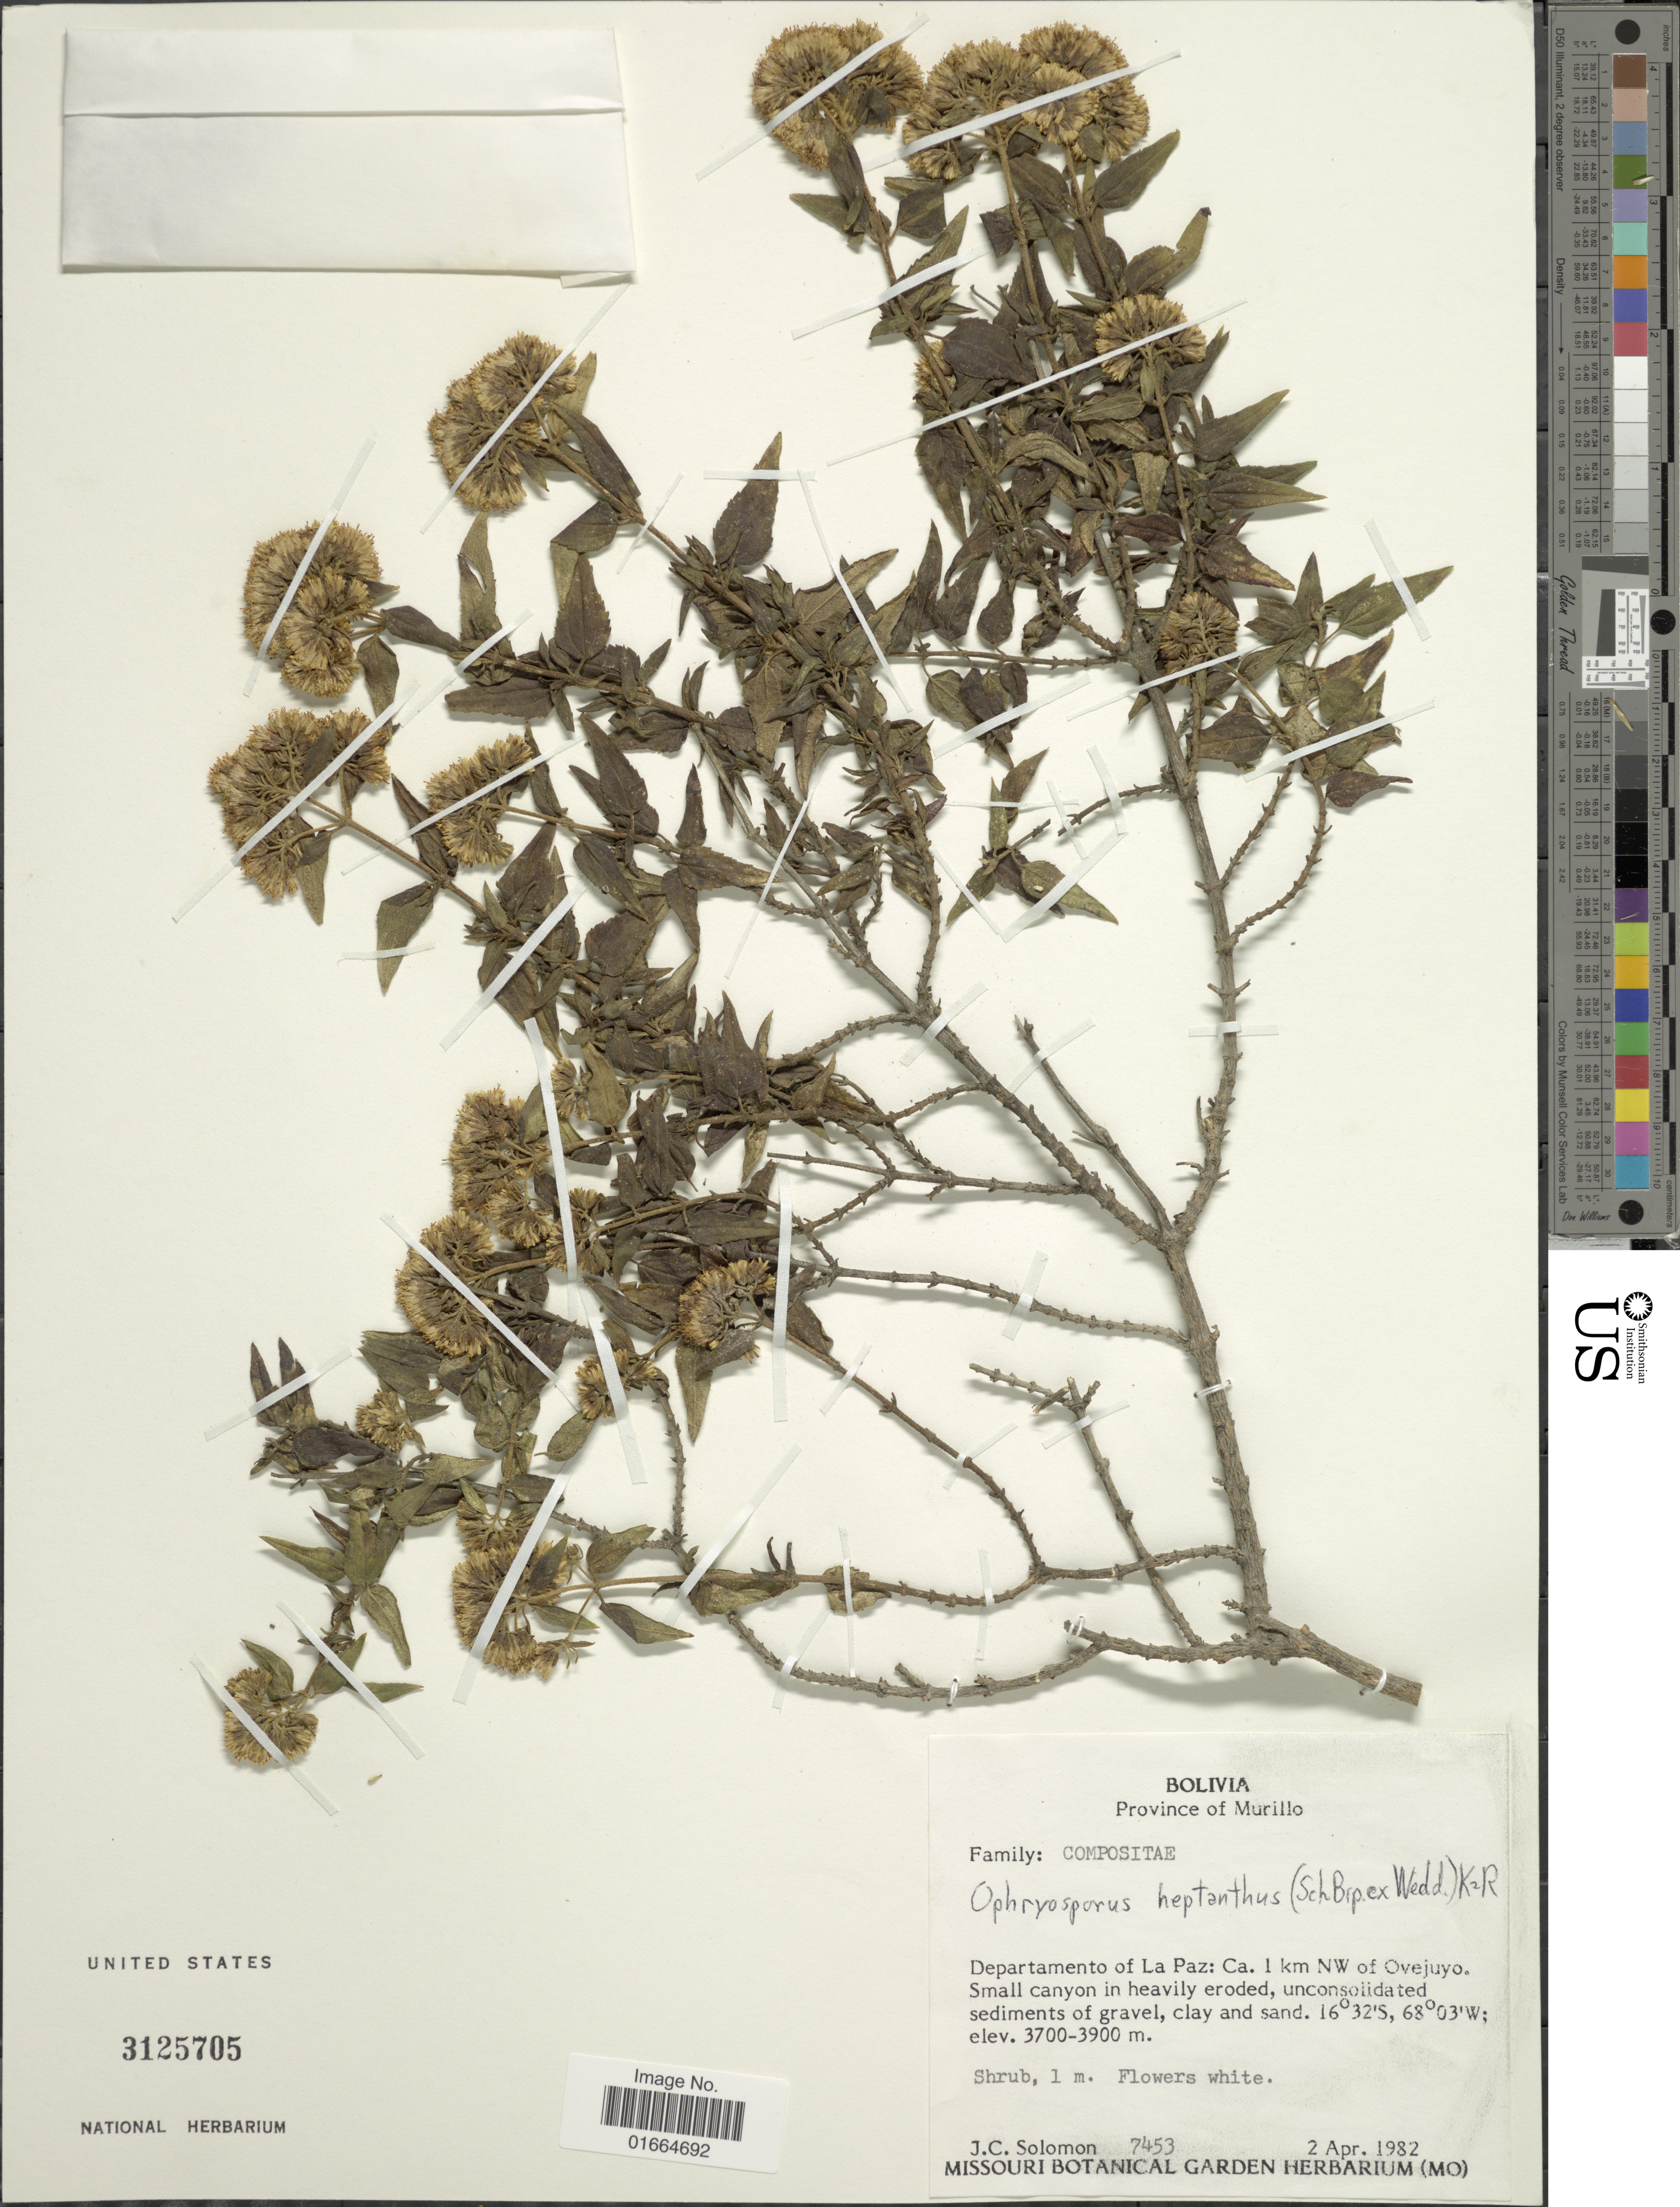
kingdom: Plantae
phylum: Tracheophyta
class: Magnoliopsida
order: Asterales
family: Asteraceae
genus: Ophryosporus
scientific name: Ophryosporus heptanthus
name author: (Sch. Bip. ex Wedd.) R.M. King & H. Rob.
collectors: J. C. Solomon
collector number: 7453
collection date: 1982-04-02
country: Bolivia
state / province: La Paz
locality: Province of Murillo, Department of La Paz: 1 km NW of Ovejuyo, Small canyon in heavily eroded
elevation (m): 3700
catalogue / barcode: US 3125705